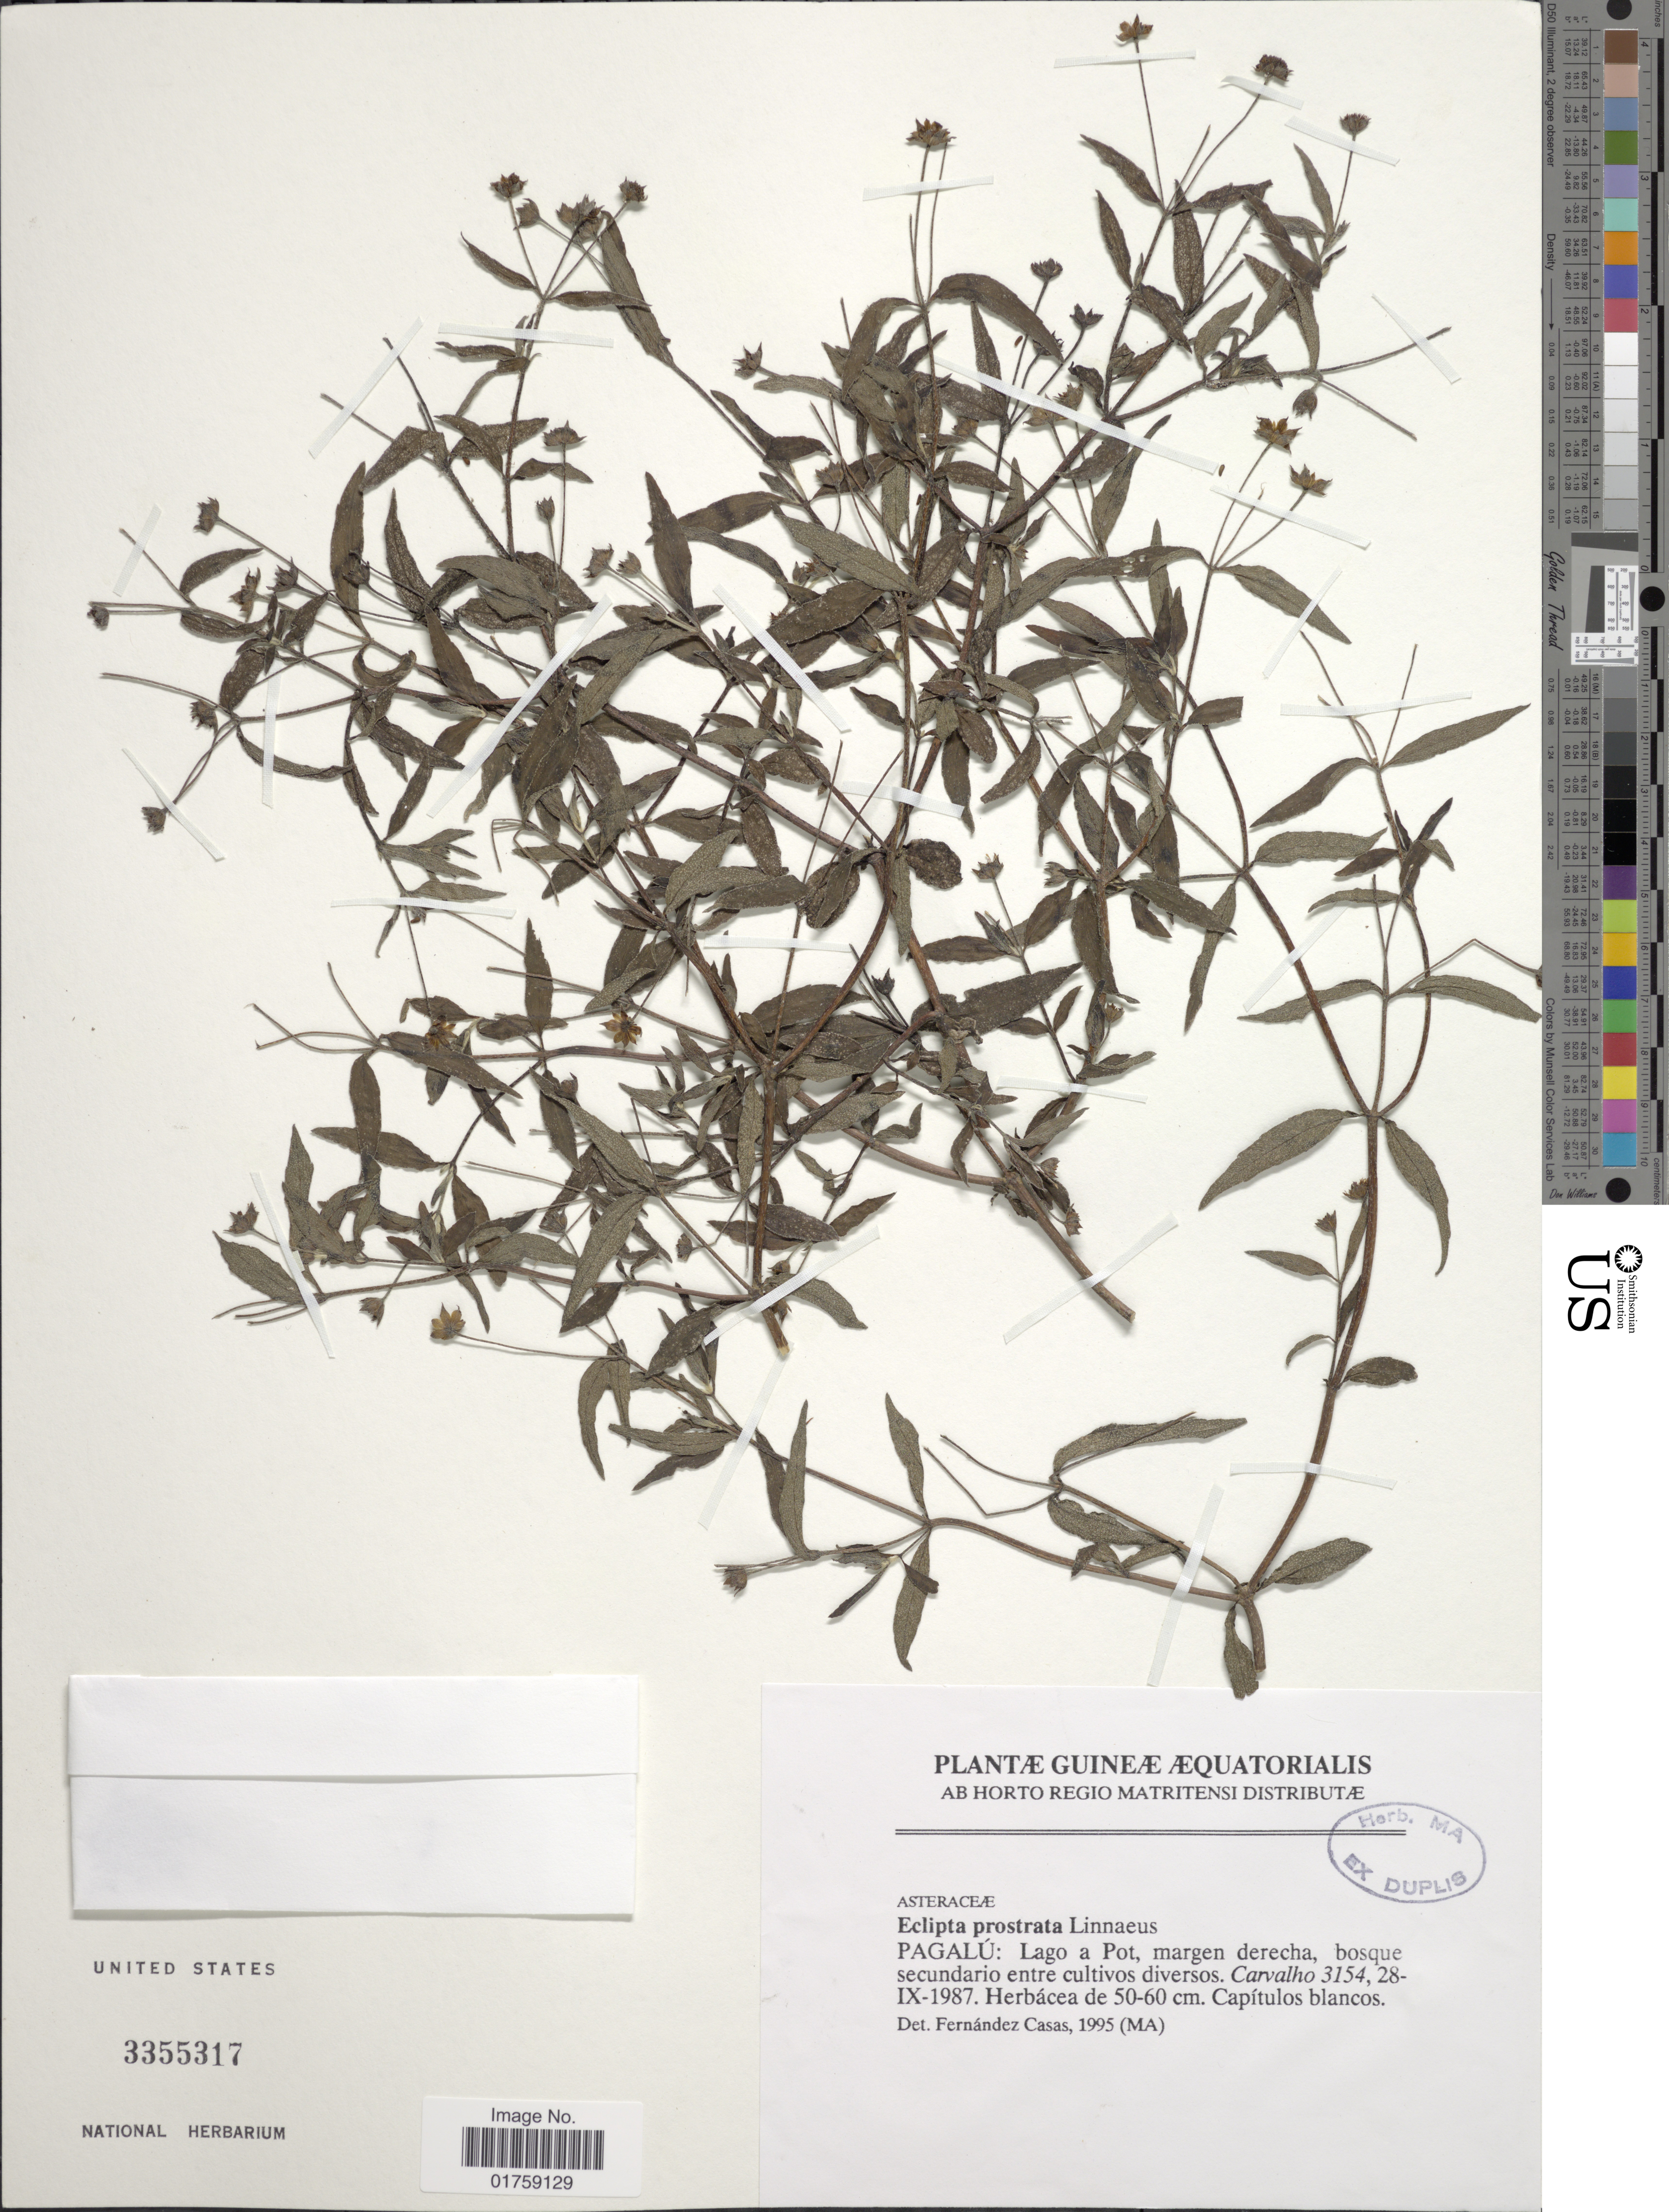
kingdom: Plantae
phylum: Tracheophyta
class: Magnoliopsida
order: Asterales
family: Asteraceae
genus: Eclipta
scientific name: Eclipta alba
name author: (L.) Hassk.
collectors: Carvalho, --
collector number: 3154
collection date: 1987-09-28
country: Equatorial Guinea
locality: Guineæ Æquatorialis: Palagu: Lago a Pot, margen derecha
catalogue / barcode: US 3355317